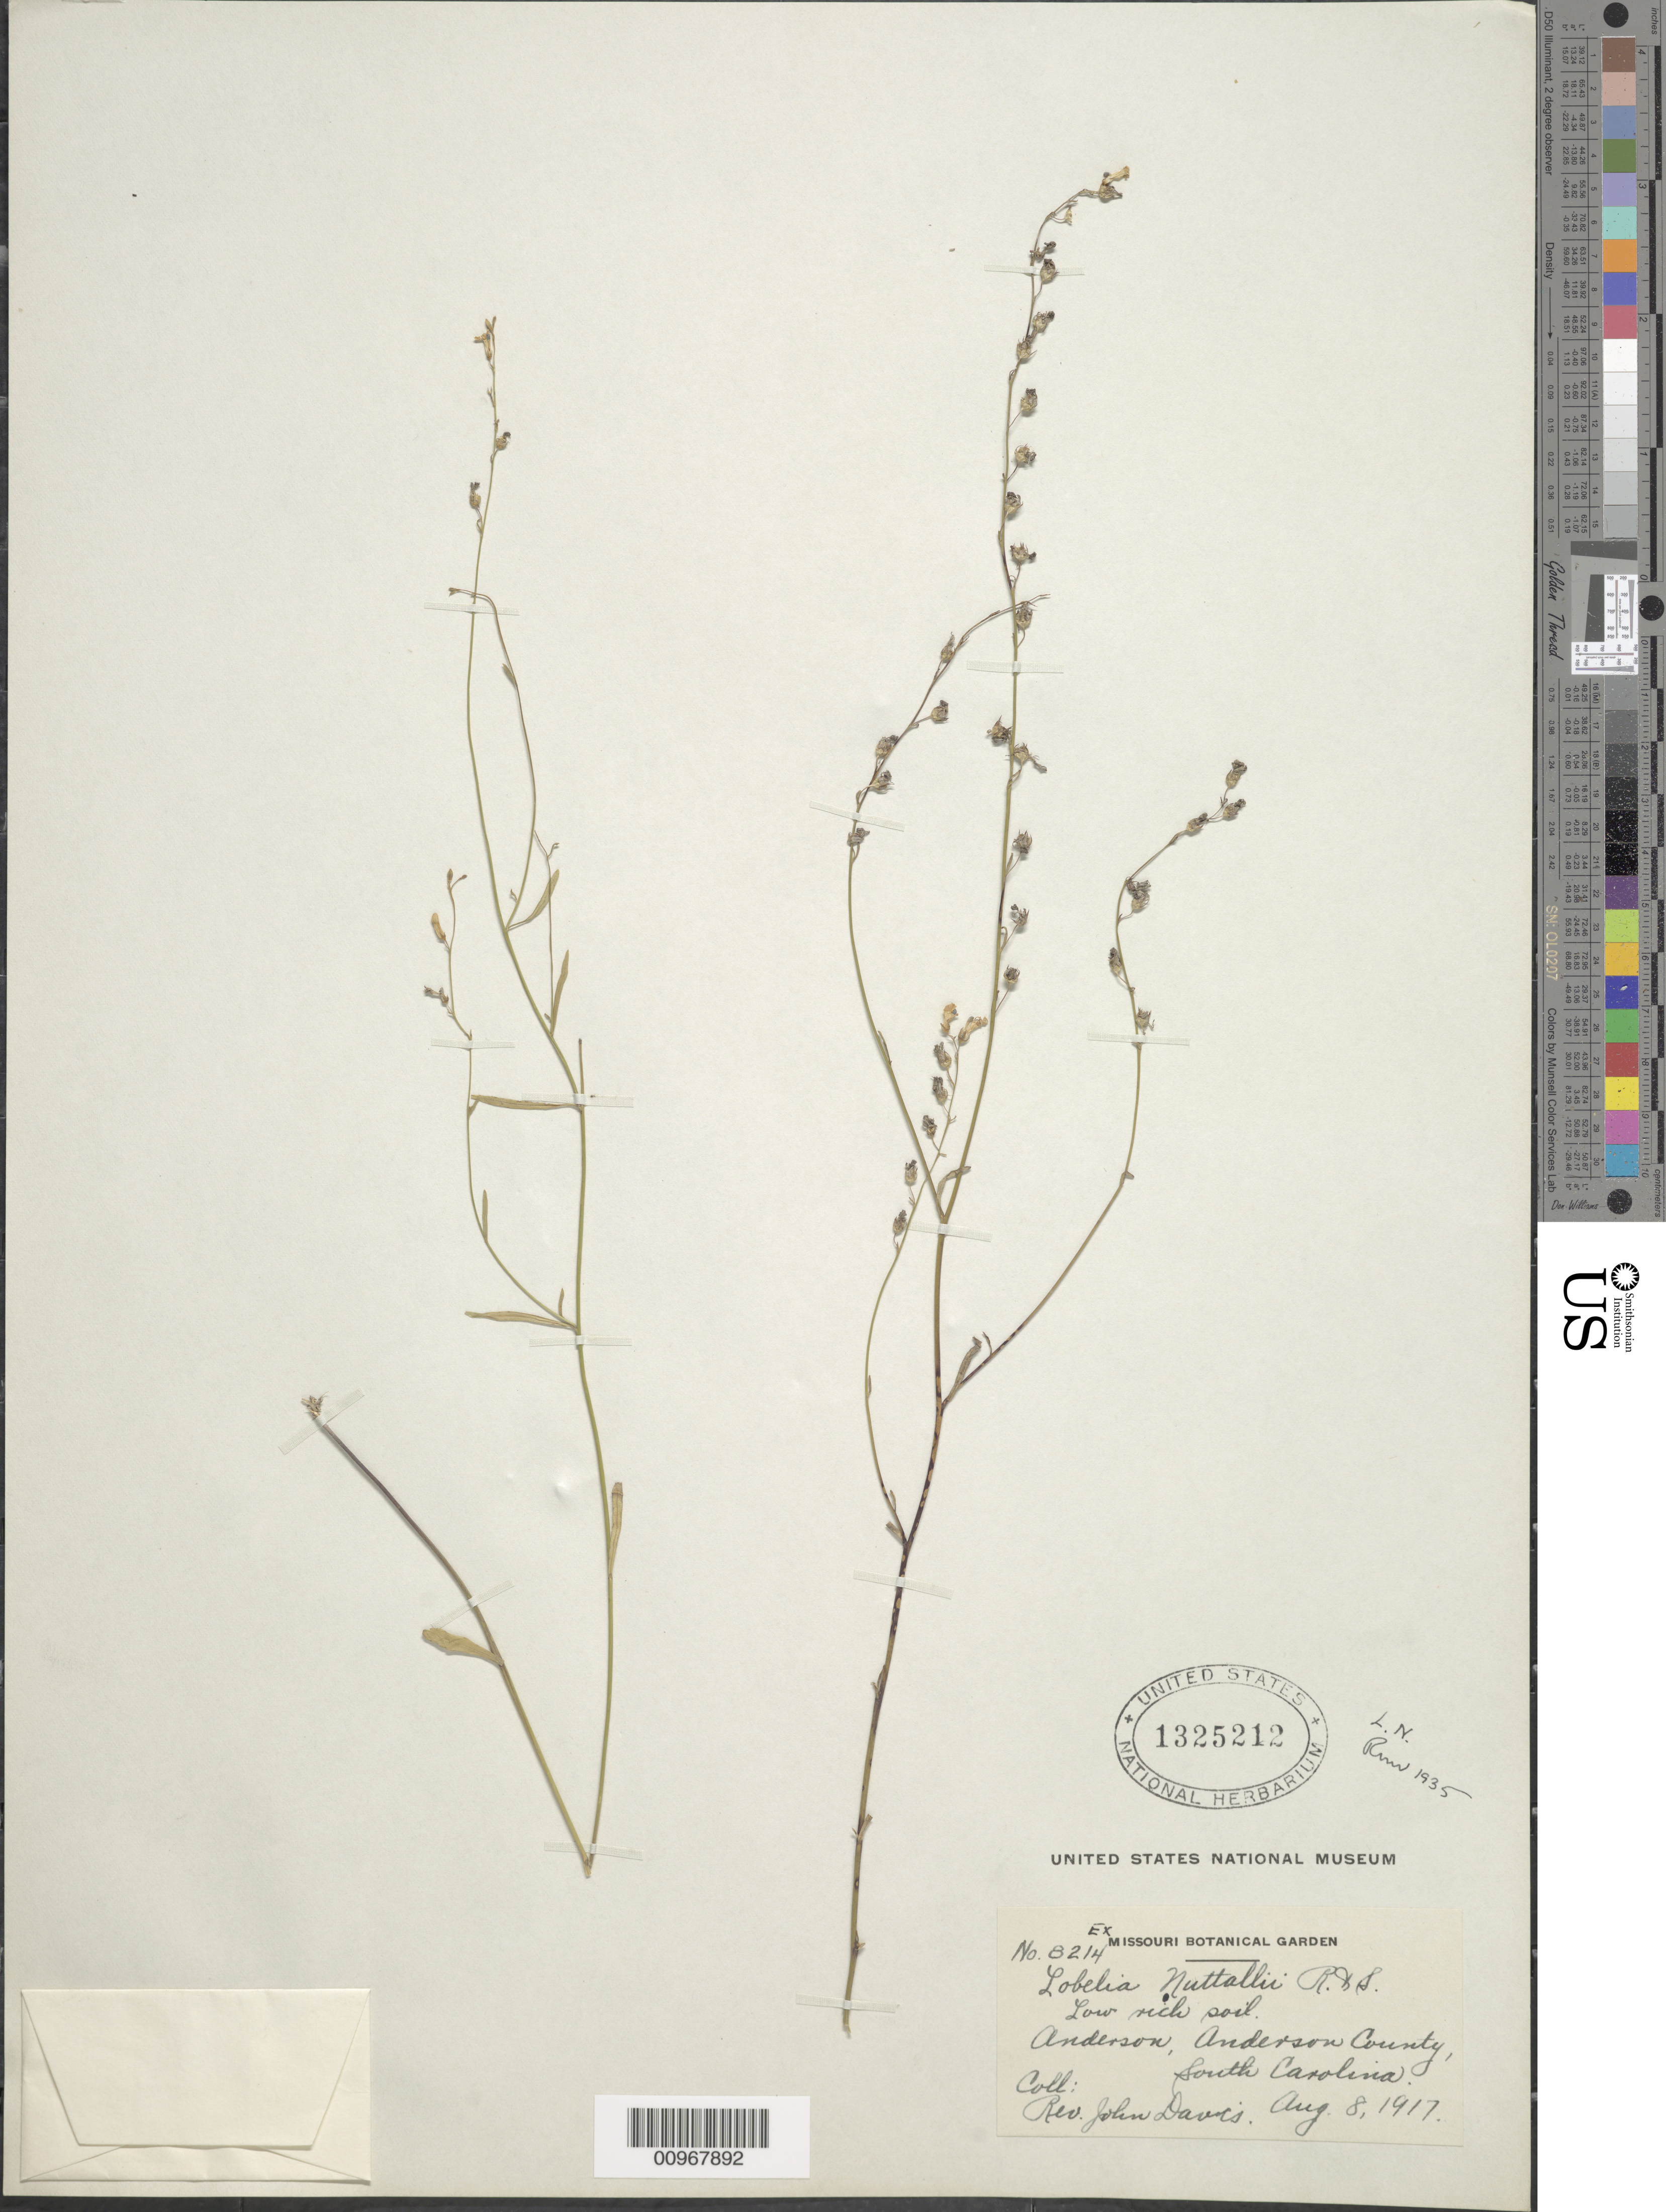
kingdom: Plantae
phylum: Tracheophyta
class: Magnoliopsida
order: Asterales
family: Campanulaceae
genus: Lobelia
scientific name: Lobelia nuttallii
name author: Schult.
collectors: J. Davis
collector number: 8214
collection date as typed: Aug. 8, 1917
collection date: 1917-08-08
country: United States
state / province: South Carolina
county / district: Anderson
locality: Anderson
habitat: low rich soil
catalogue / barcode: US 1325212